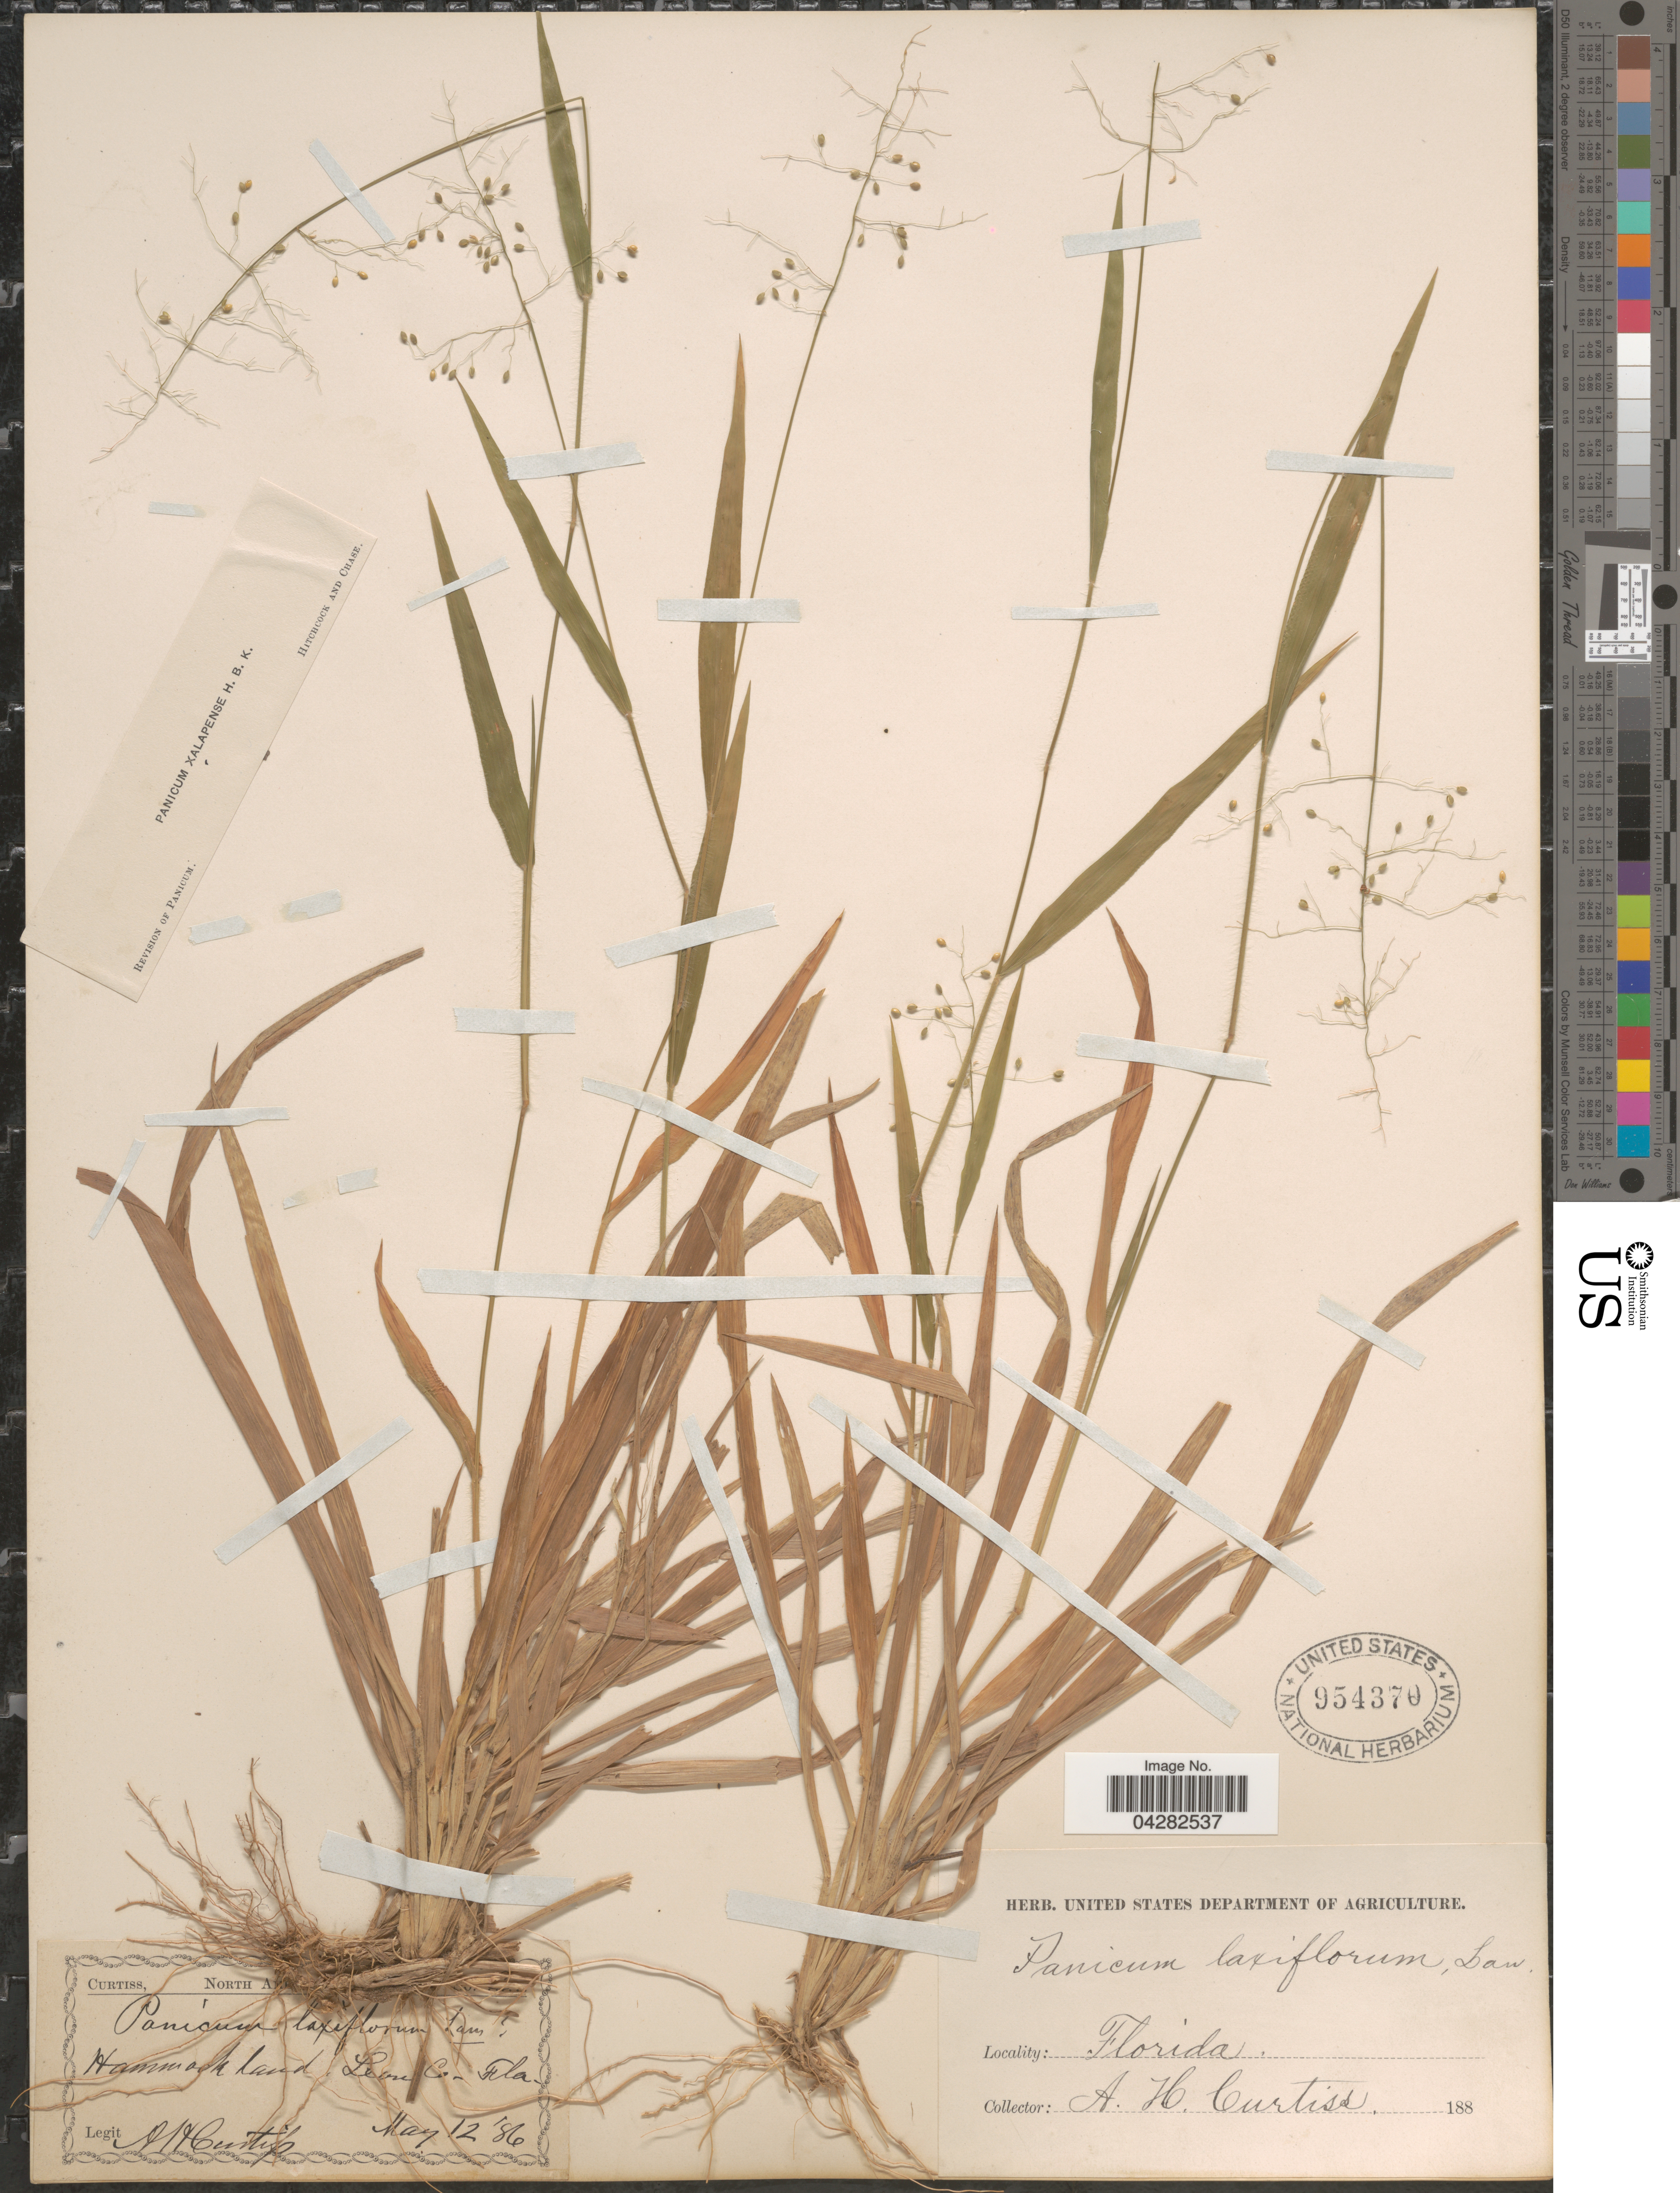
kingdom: Plantae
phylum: Tracheophyta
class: Liliopsida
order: Poales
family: Poaceae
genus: Dichanthelium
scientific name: Dichanthelium laxiflorum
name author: (Lam.) Gould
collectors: A. H. Curtiss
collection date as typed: Transcribed d/m/y: 12/5/86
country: United States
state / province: Florida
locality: Hammock Land. Leon Co.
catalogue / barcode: US 954370